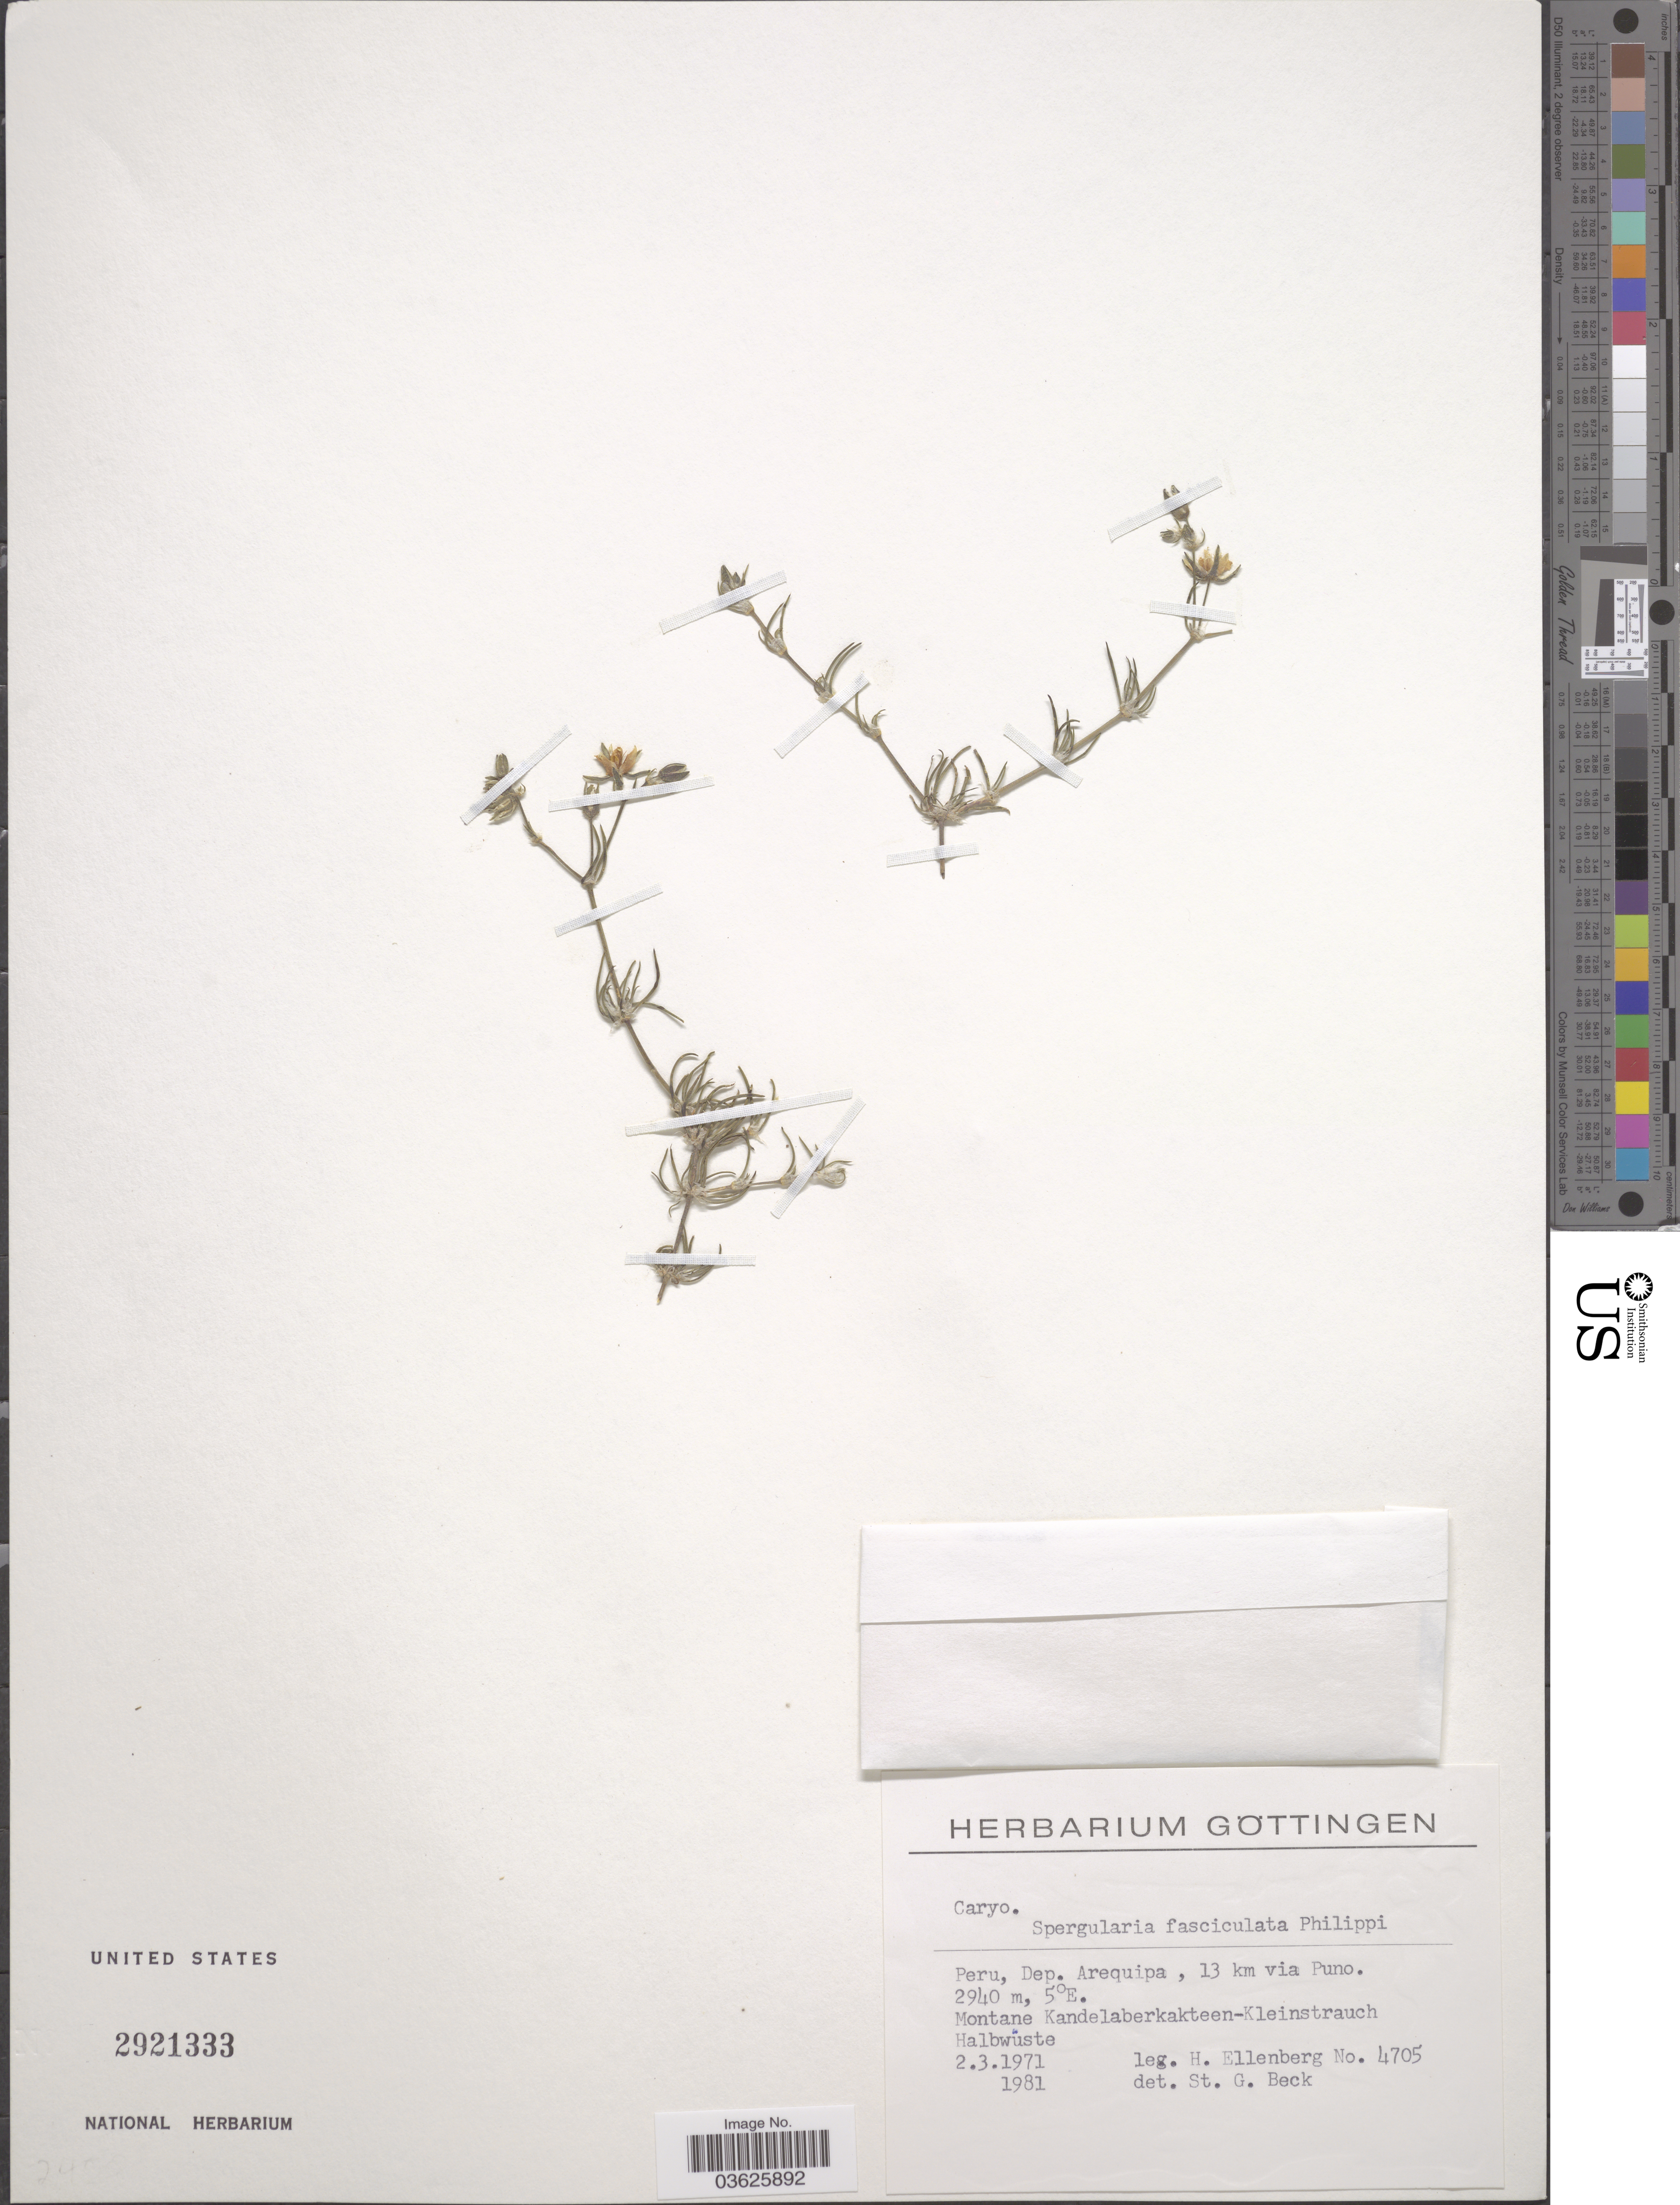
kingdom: Plantae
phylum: Tracheophyta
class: Magnoliopsida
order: Caryophyllales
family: Caryophyllaceae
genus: Spergularia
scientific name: Spergularia fasciculata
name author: Phil.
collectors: H. Ellenberg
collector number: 4705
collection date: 1971-03-02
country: Peru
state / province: Arequipa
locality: Dep. Arequipa, 13 km via Puno.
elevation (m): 2940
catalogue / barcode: US 2921333